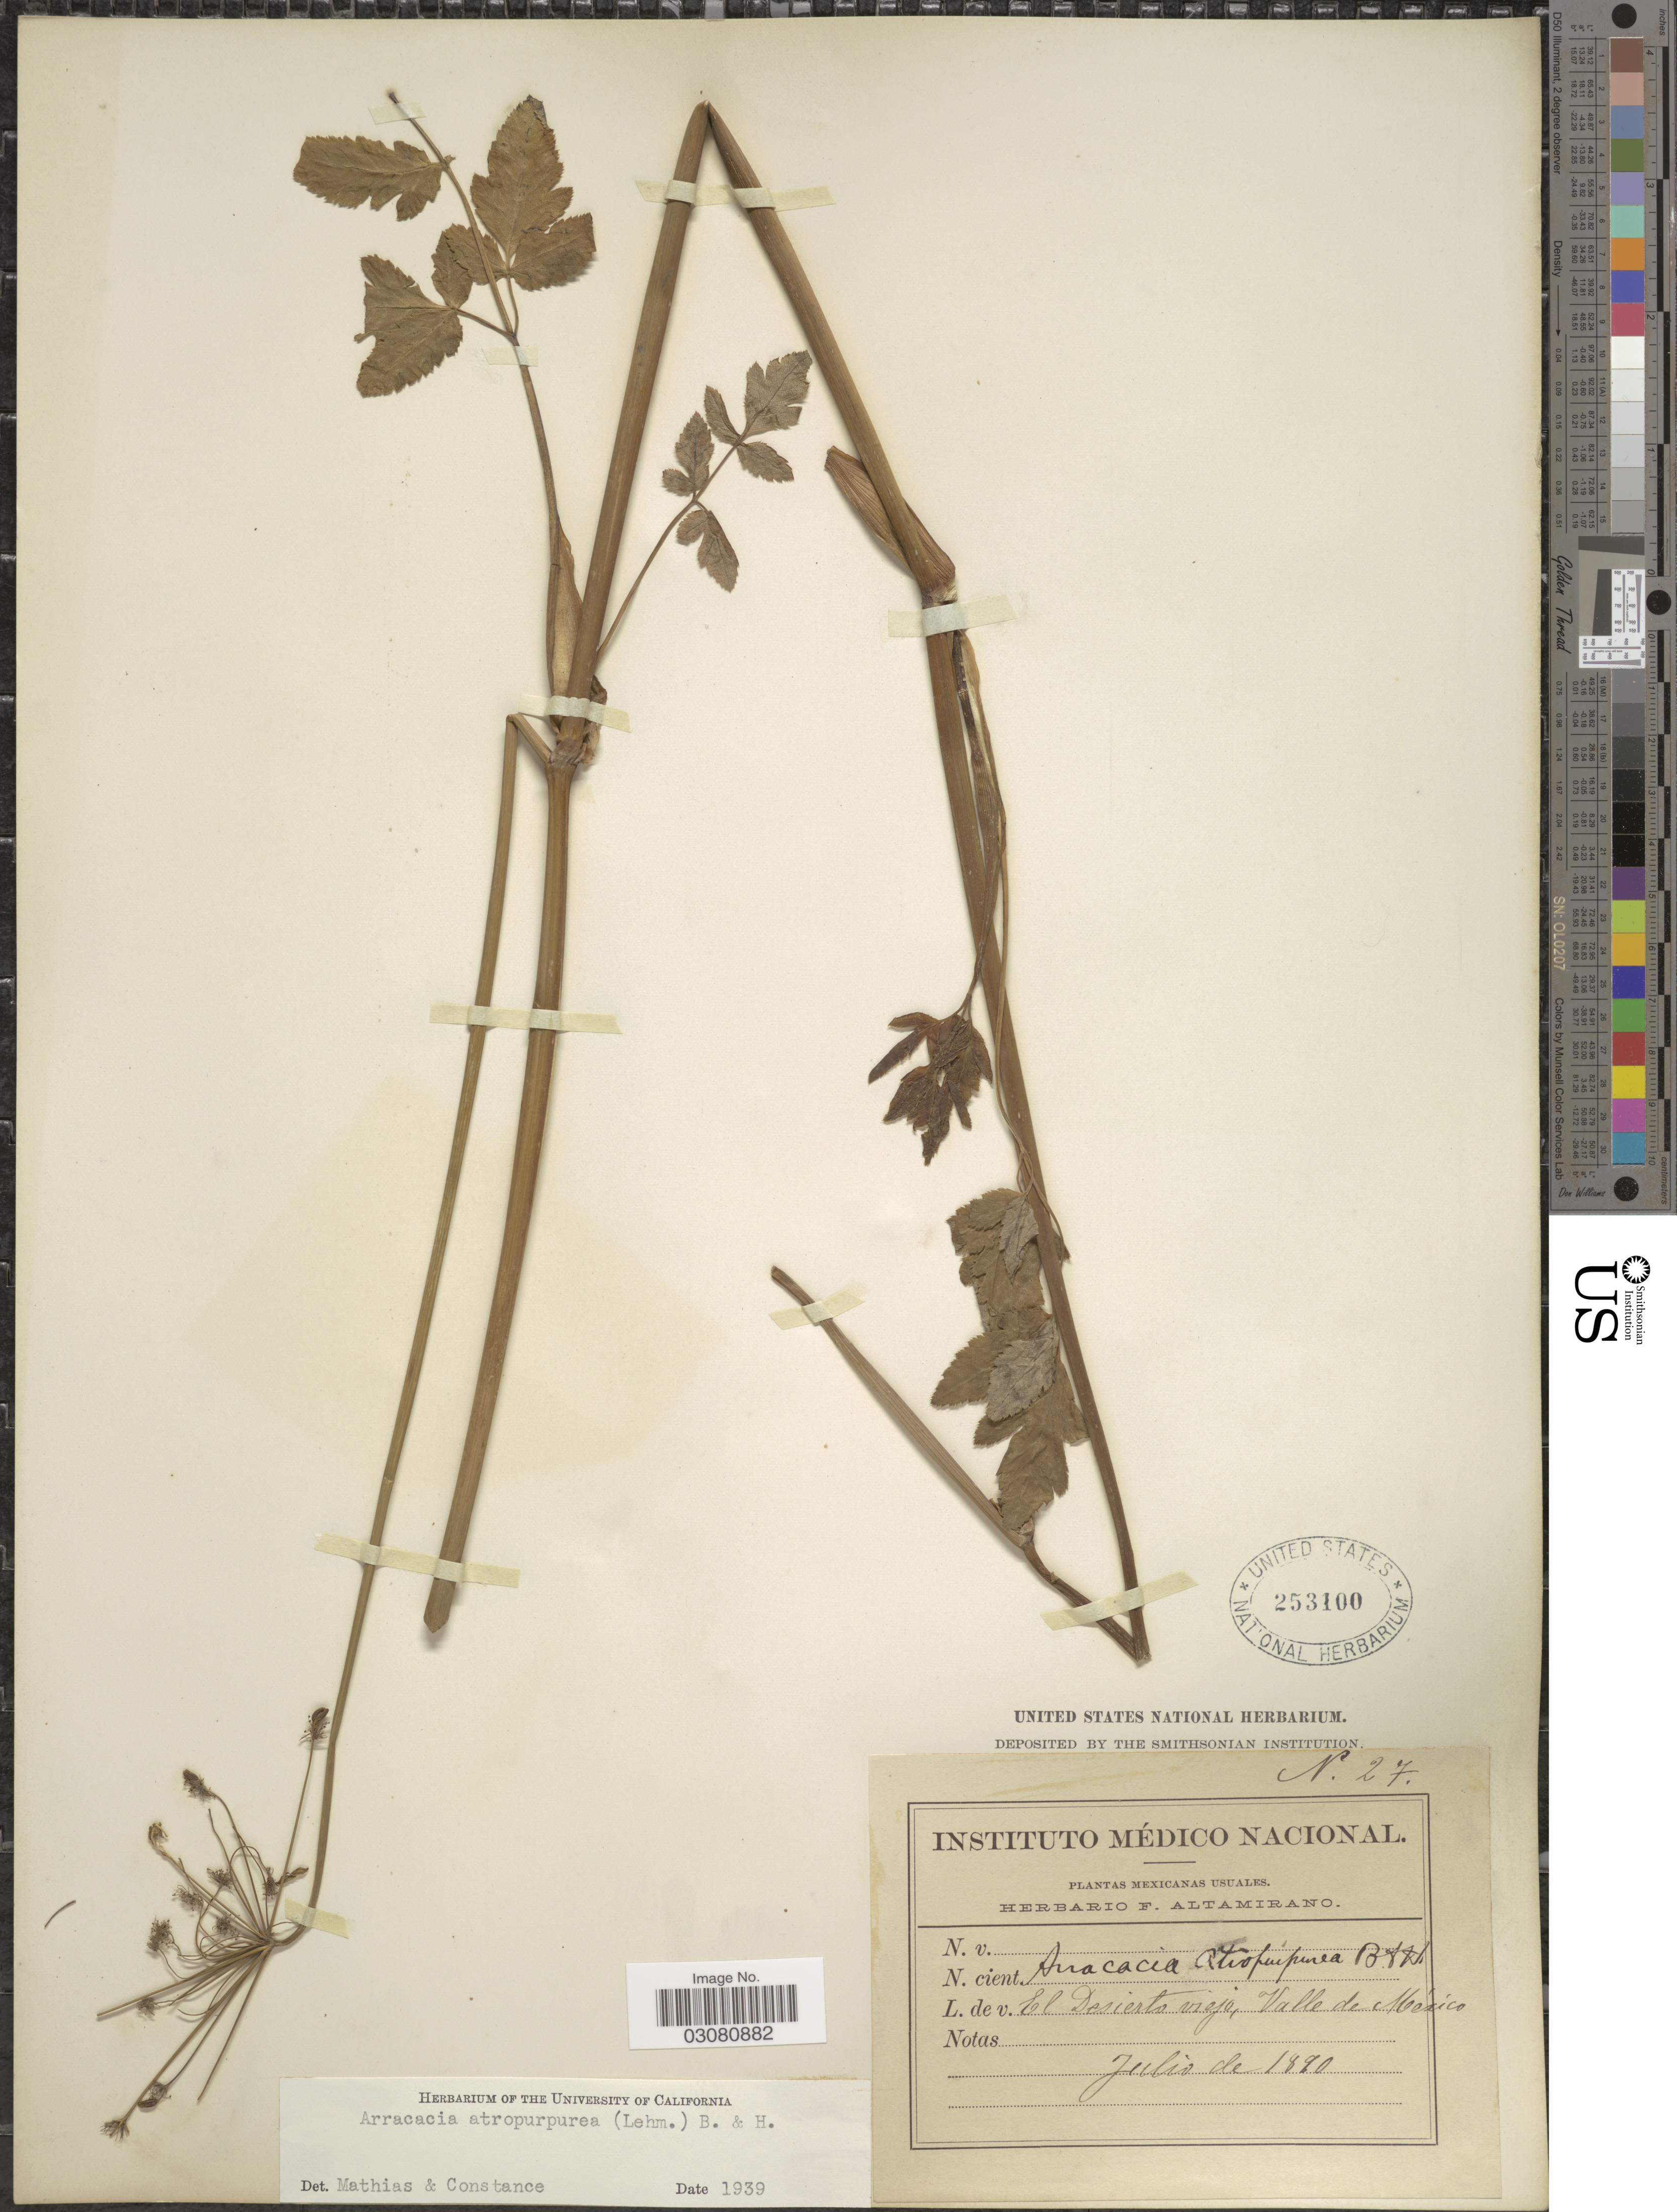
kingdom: Plantae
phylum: Tracheophyta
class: Magnoliopsida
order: Apiales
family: Apiaceae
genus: Arracacia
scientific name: Arracacia atropurpurea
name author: (Lehm.) Benth. & Hook. f. ex Hemsl.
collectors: Ex herb. F. Altamirano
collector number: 27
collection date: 1890-07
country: Mexico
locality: El Desierto viejo, Valle de México.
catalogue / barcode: US 253100